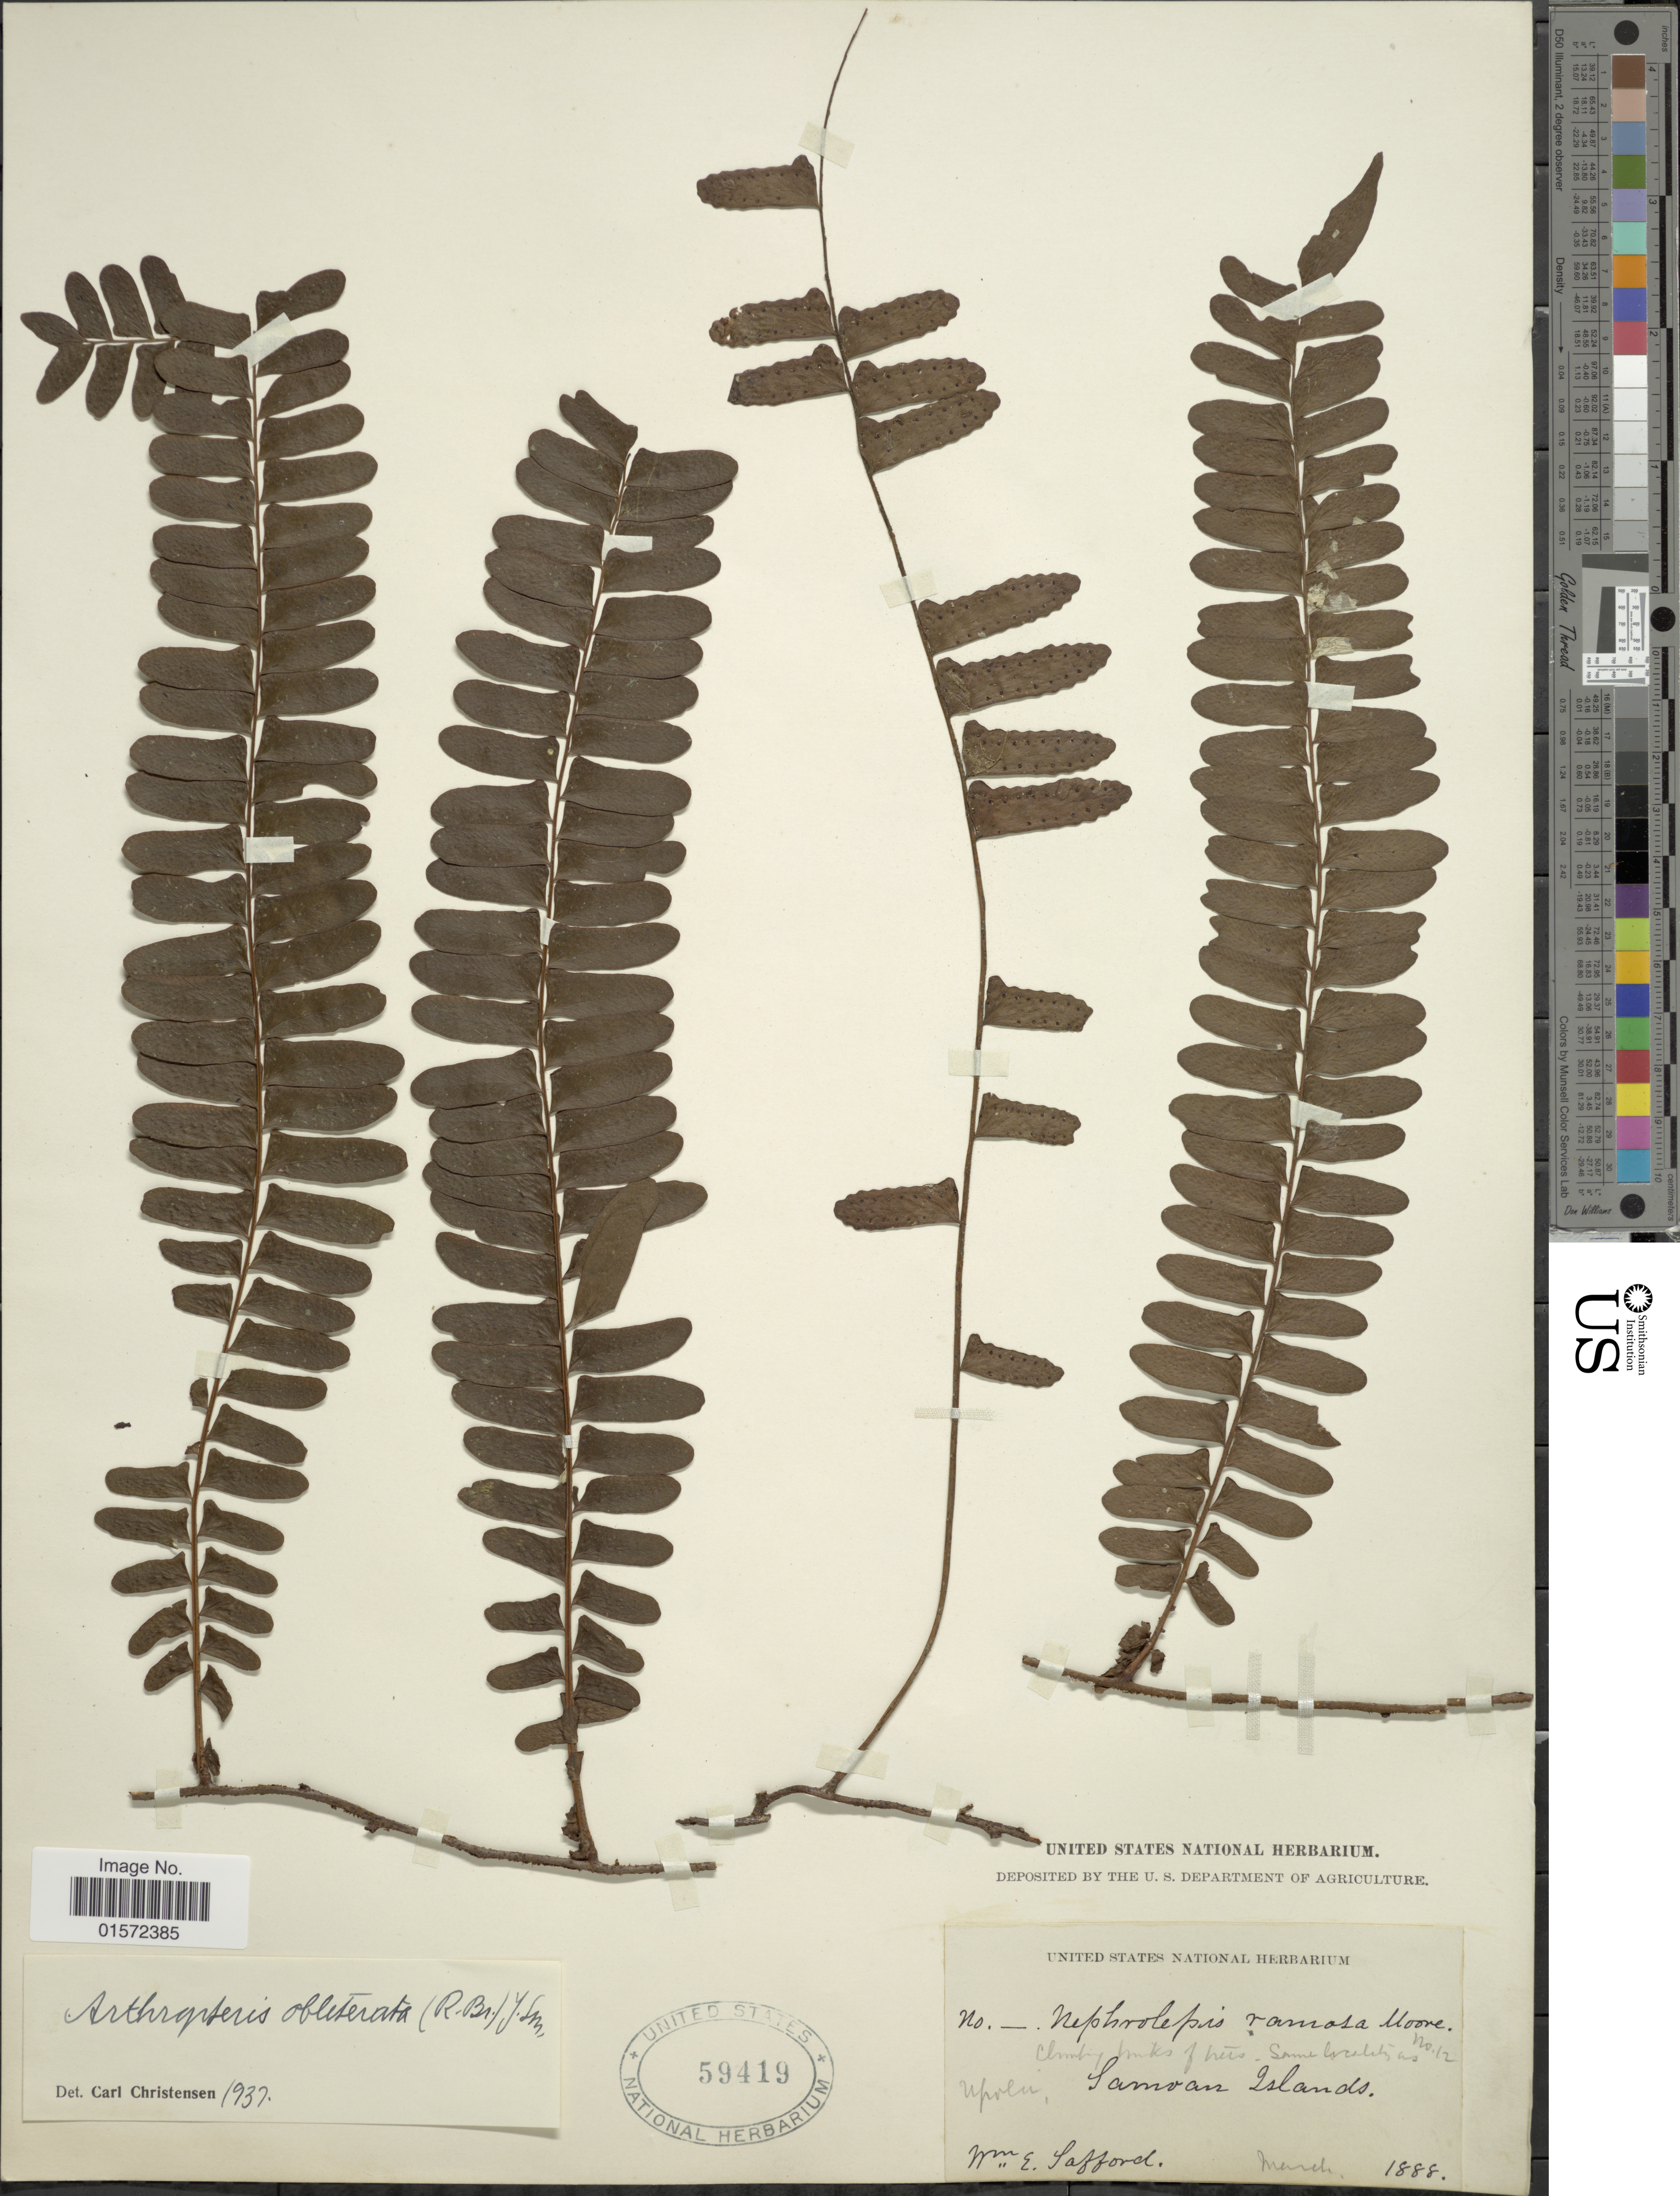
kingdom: Plantae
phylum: Tracheophyta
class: Polypodiopsida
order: Polypodiales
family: Tectariaceae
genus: Arthropteris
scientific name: Arthropteris obliterata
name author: (R. Br.) J. Sm.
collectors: W. E. Safford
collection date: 1888-03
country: Samoa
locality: Upolu Samoan islands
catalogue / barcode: US 59419